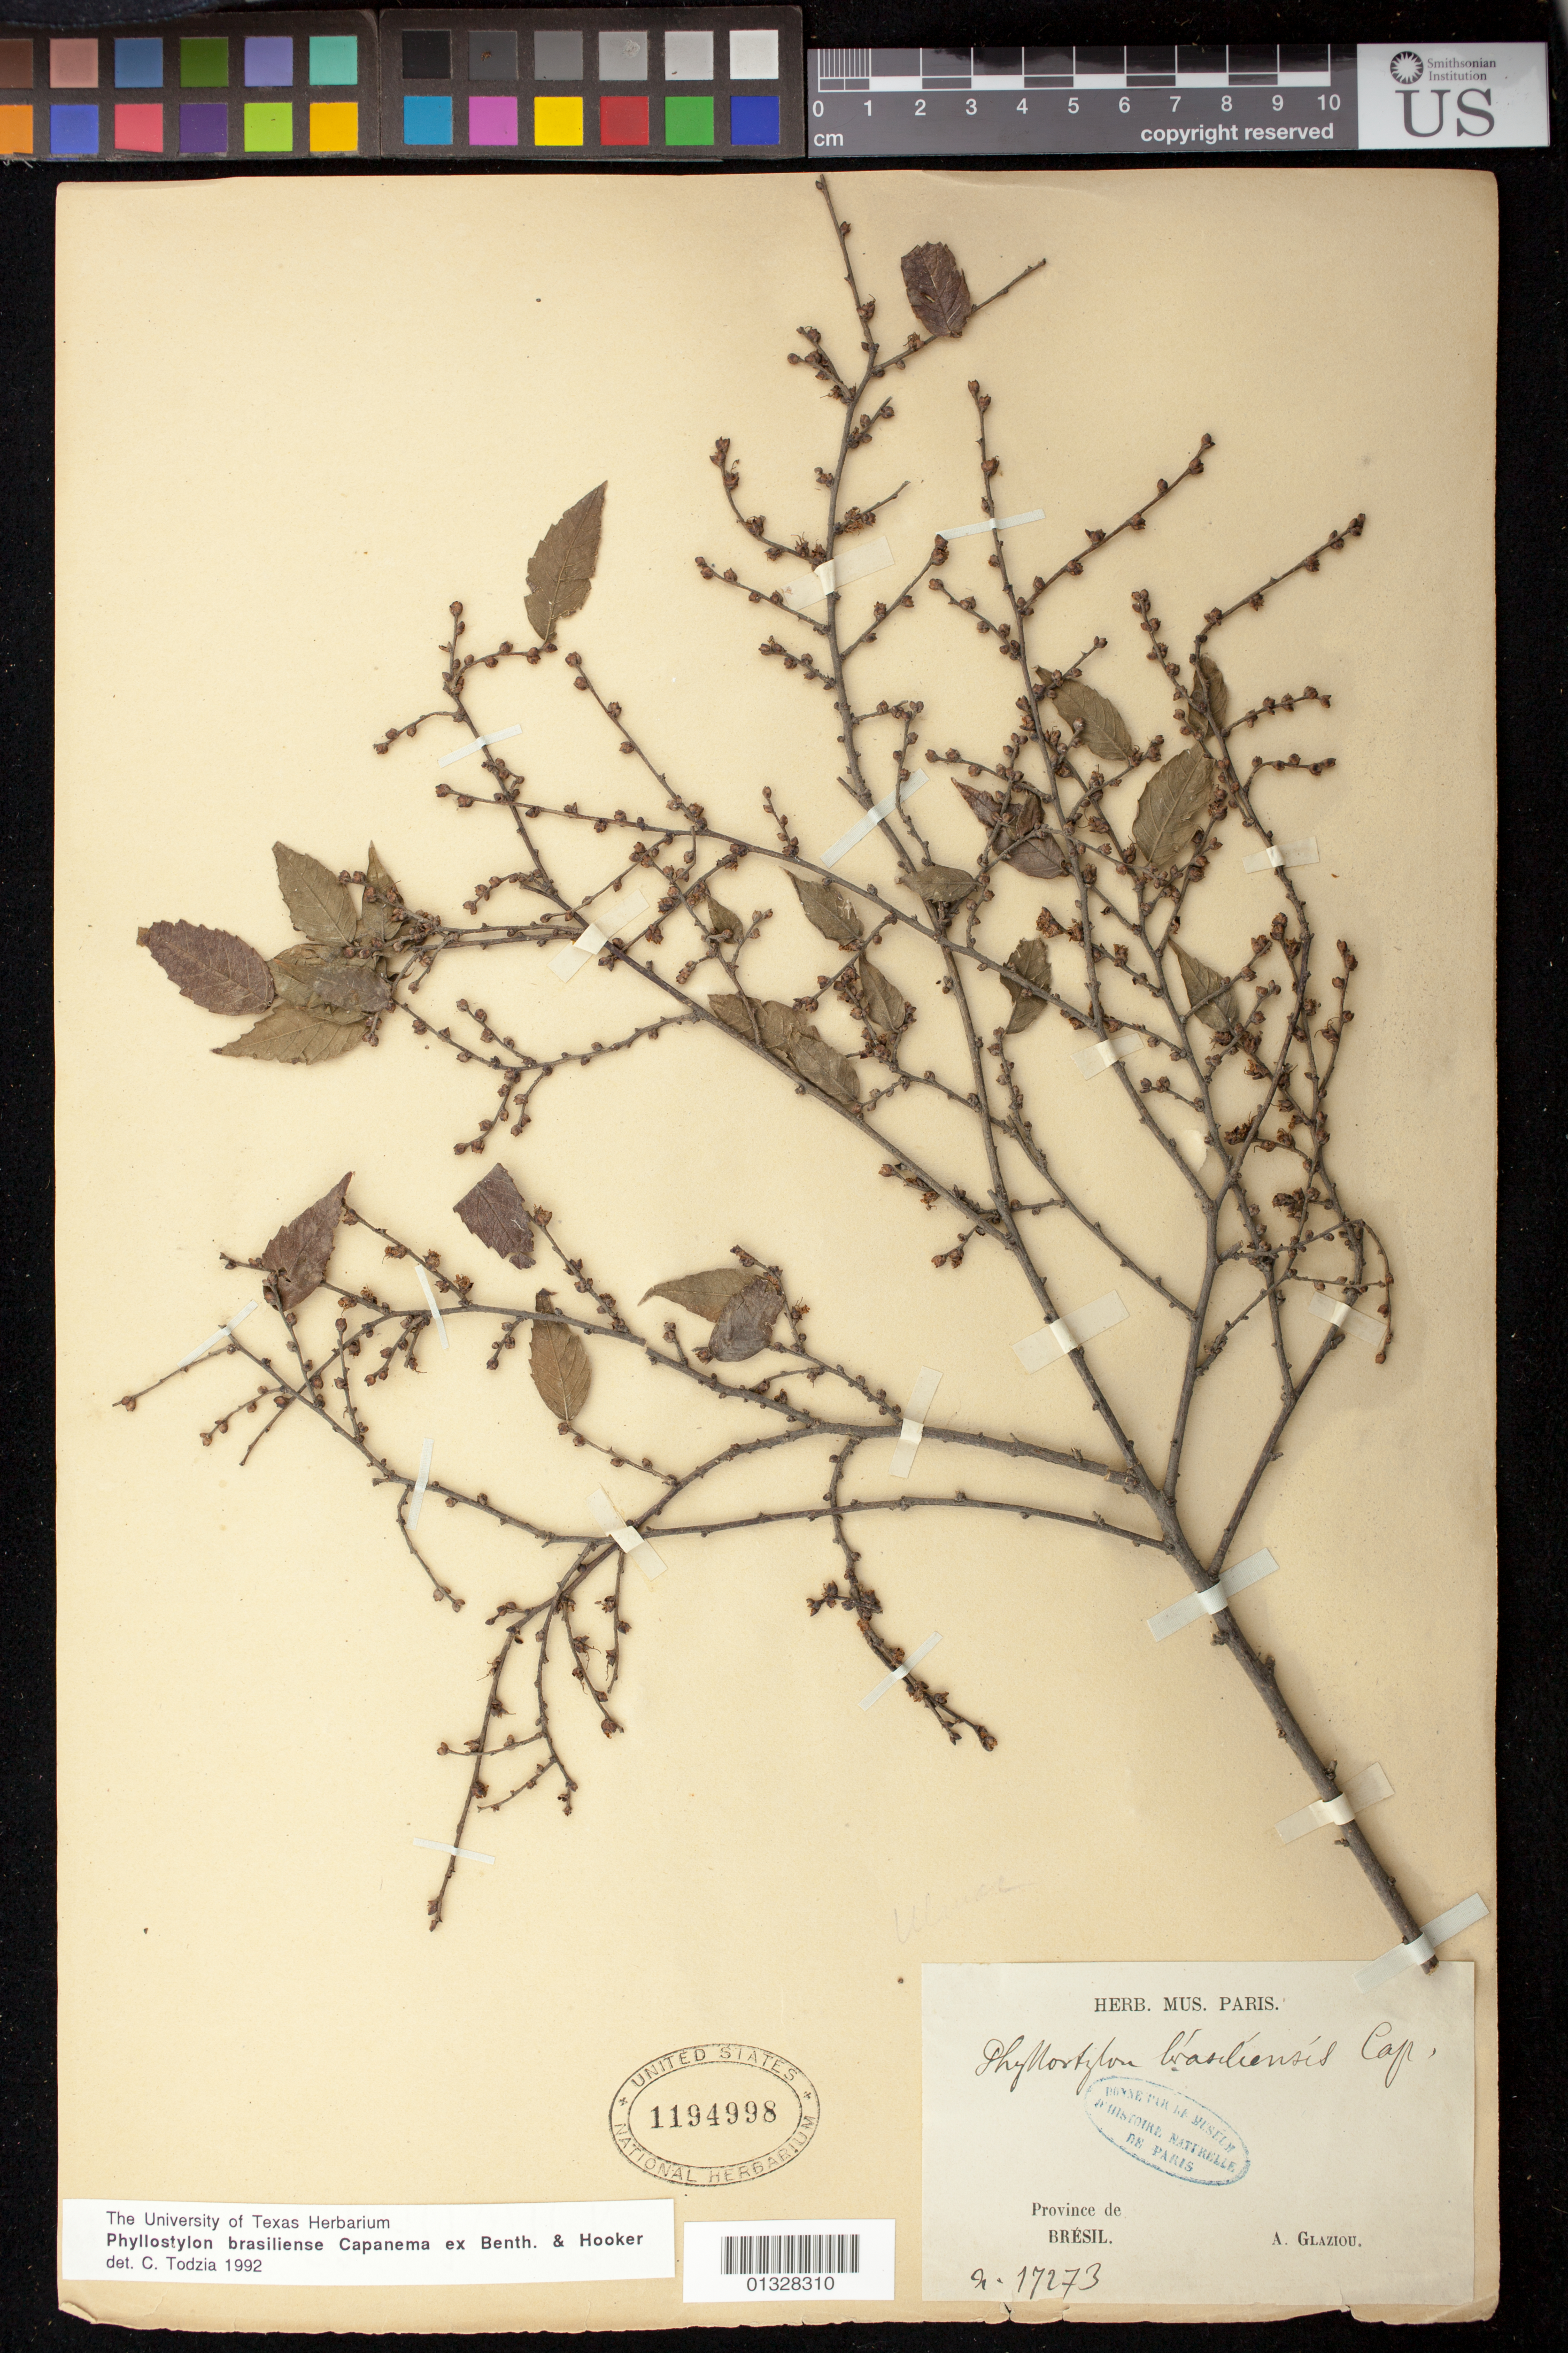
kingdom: Plantae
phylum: Tracheophyta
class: Magnoliopsida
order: Rosales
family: Ulmaceae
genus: Phyllostylon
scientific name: Phyllostylon brasiliensis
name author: Capan. ex Benth. & Hook. f.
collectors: A. F. M. Glaziou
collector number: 17273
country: Brazil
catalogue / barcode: US 1194998